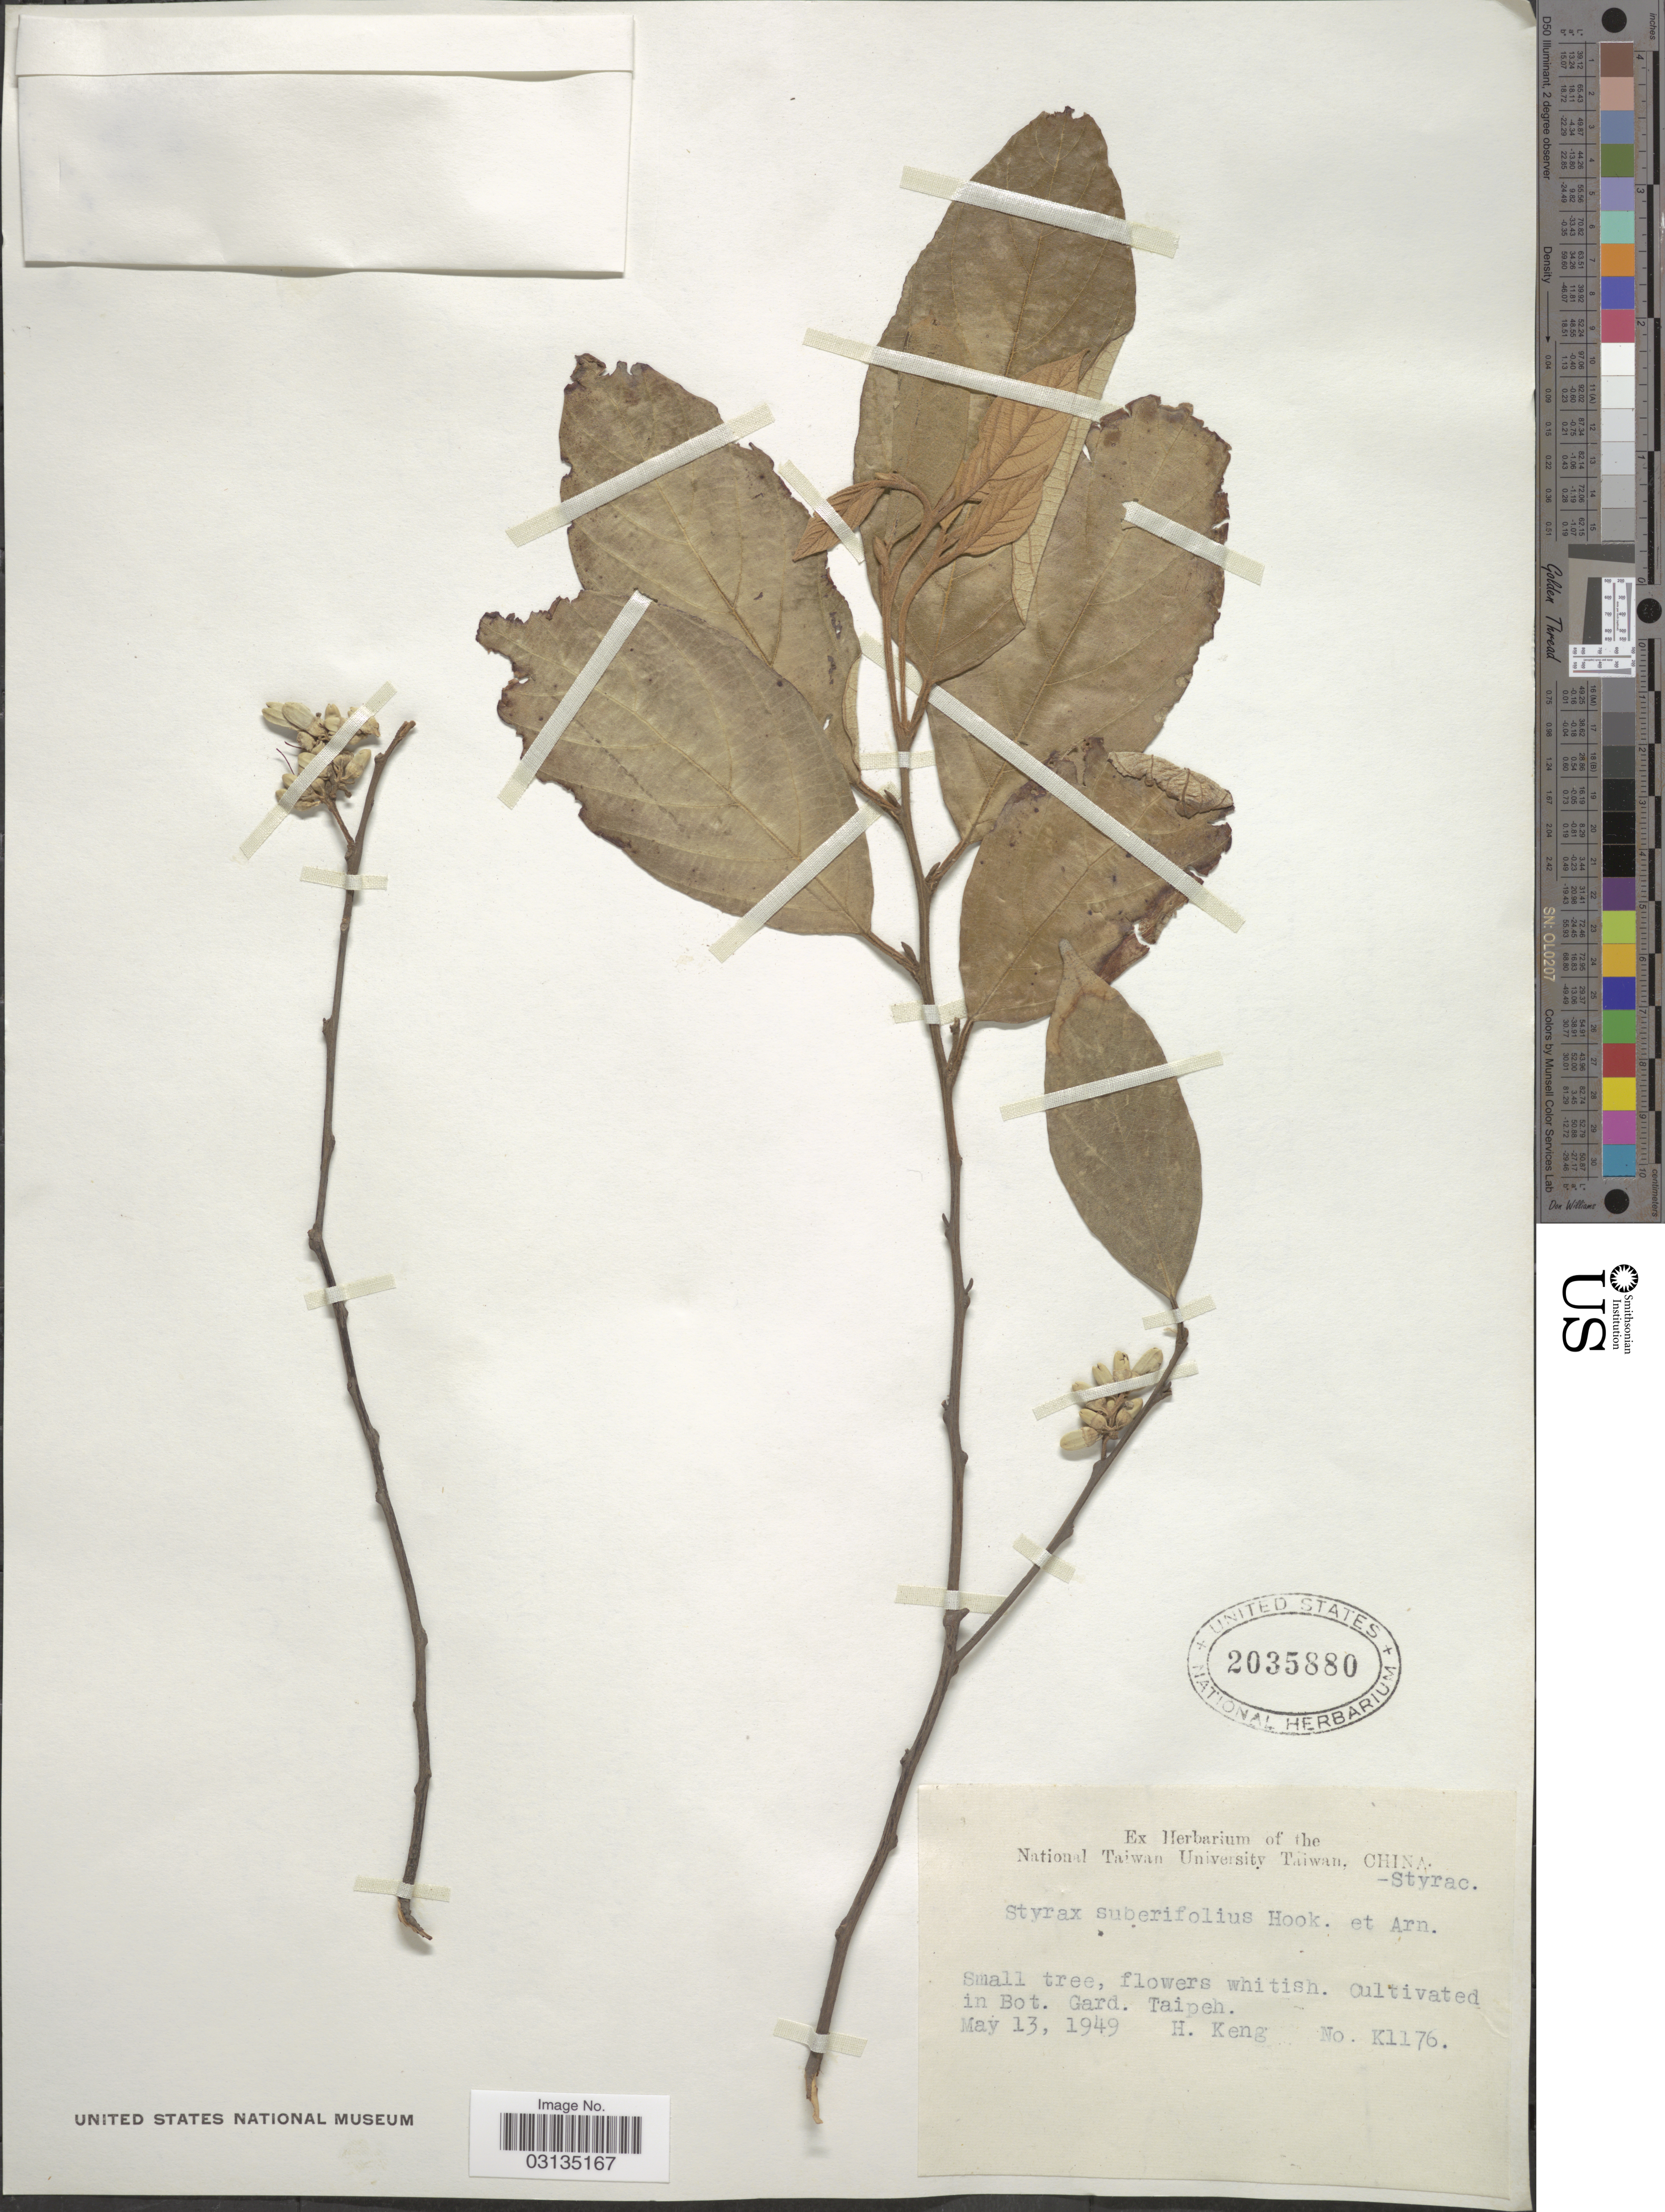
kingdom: Plantae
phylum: Tracheophyta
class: Magnoliopsida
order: Ericales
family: Styracaceae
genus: Styrax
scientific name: Styrax suberifolius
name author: Hook. & Arn.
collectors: H. Keng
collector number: K1176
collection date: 1949-05-13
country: Taiwan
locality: In Bot. Gard. Taipeh.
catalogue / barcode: US 2035880